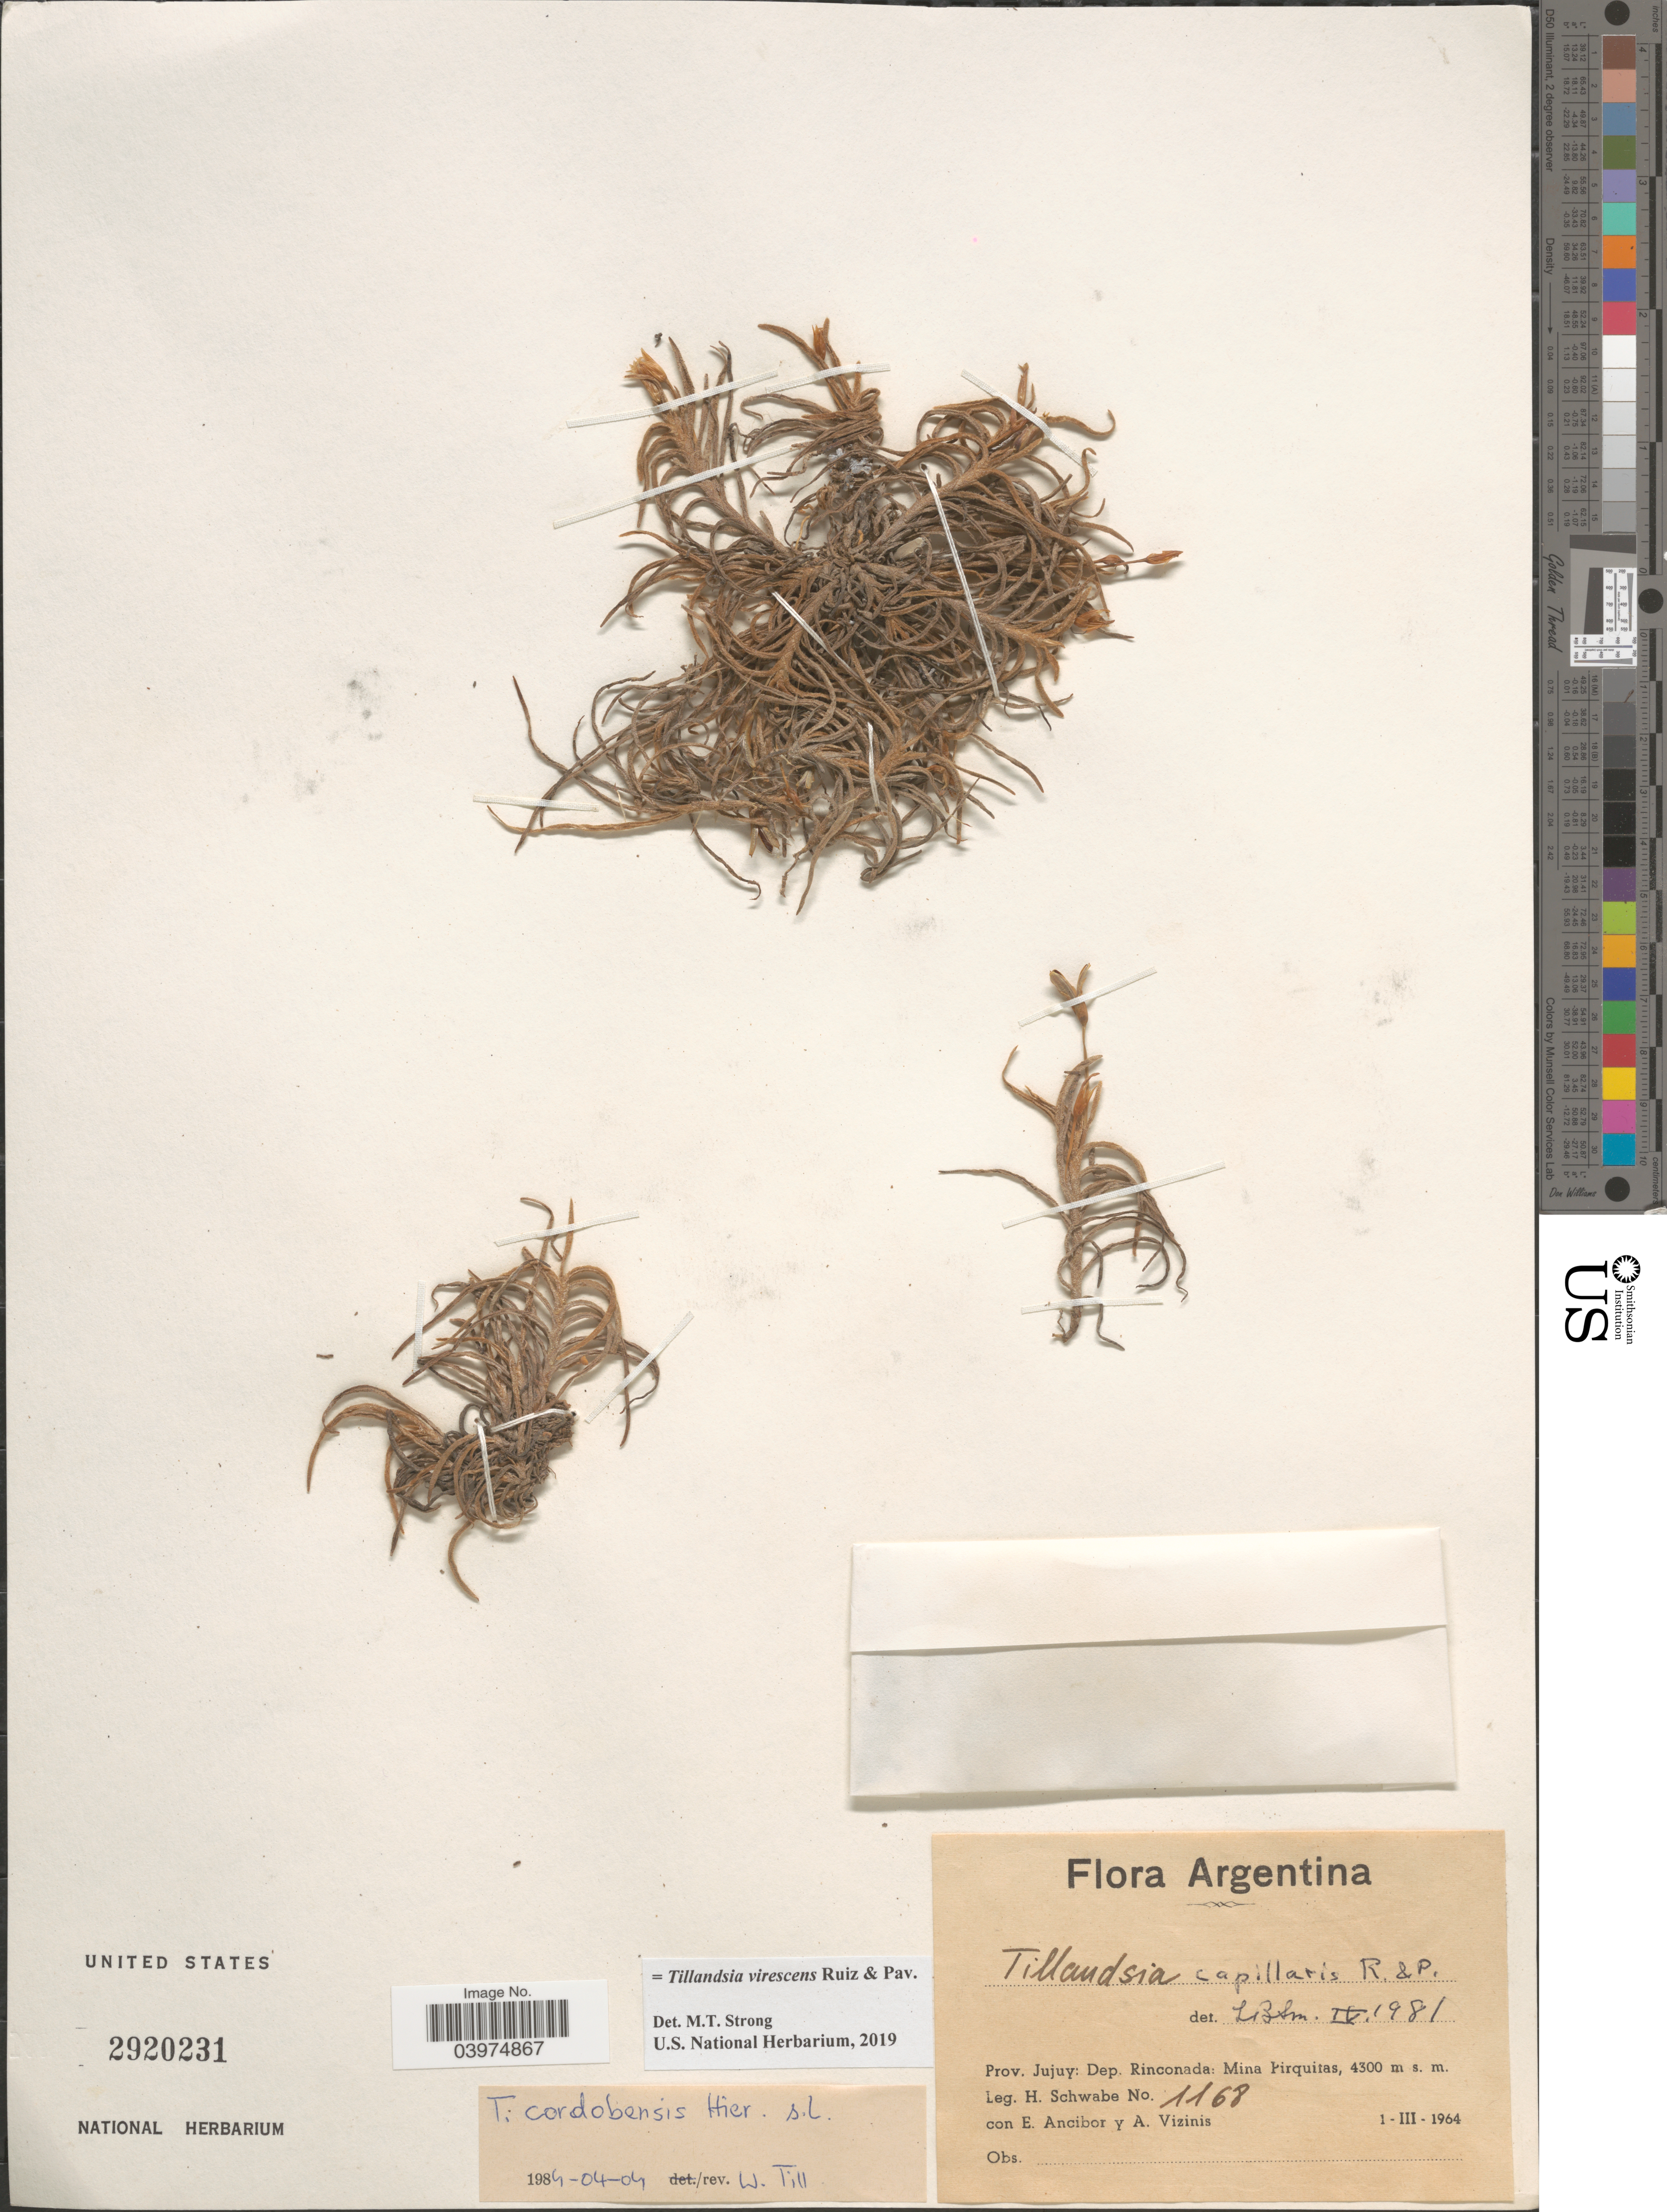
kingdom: Plantae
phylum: Tracheophyta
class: Liliopsida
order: Poales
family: Bromeliaceae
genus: Tillandsia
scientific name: Tillandsia virescens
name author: Ruiz & Pav.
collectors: H. Schwabe, E. Ancibor & A. Vizinis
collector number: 1168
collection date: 1964-03-01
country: Argentina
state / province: Jujuy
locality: Dep. Rinconada: Mina Pirquitas.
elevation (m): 4300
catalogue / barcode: US 2920231